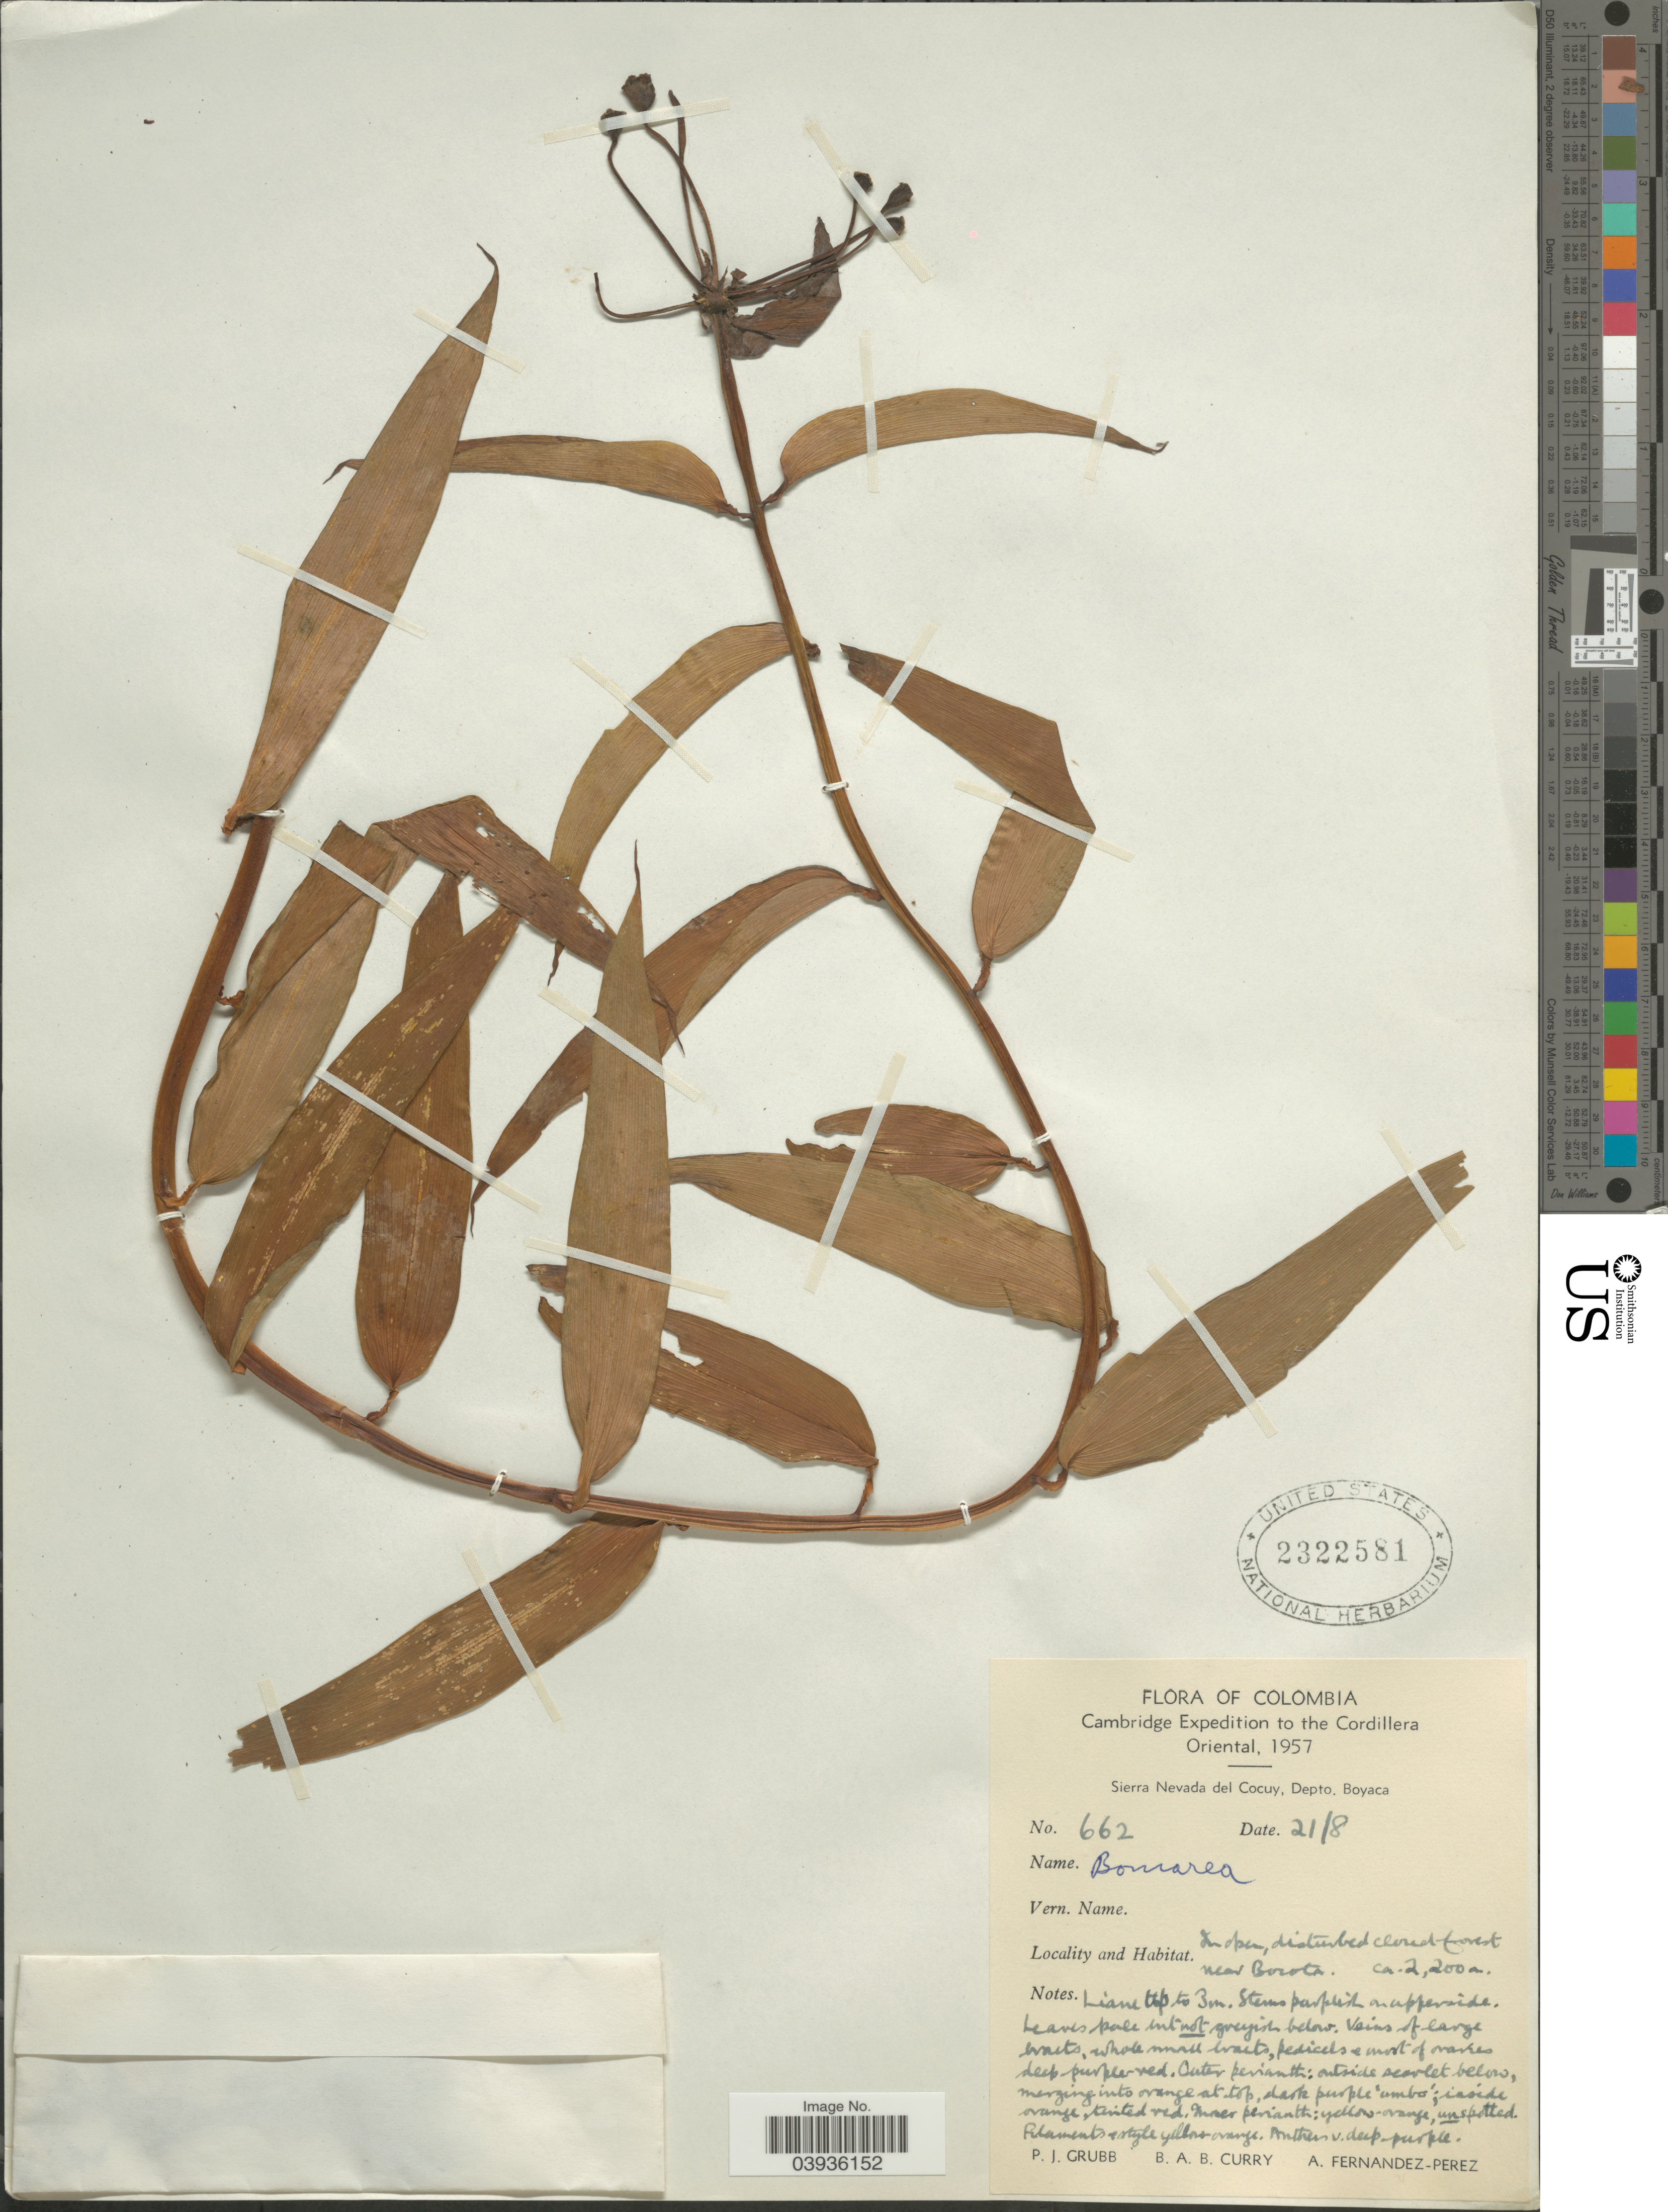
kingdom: Plantae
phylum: Tracheophyta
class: Liliopsida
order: Liliales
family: Alstroemeriaceae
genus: Bomarea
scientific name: Bomarea sp.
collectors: P. J. Grubb, B. A. B. Curry & A. Fernández-Pérez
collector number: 662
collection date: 1957-08-21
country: Colombia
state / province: Boyacá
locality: To the Cordillera Oriental. Sierra Nevada del Cocuy, Depto. Boyaca. In open, disturbed cloud forest near Bogota.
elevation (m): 2200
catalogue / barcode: US 2322581